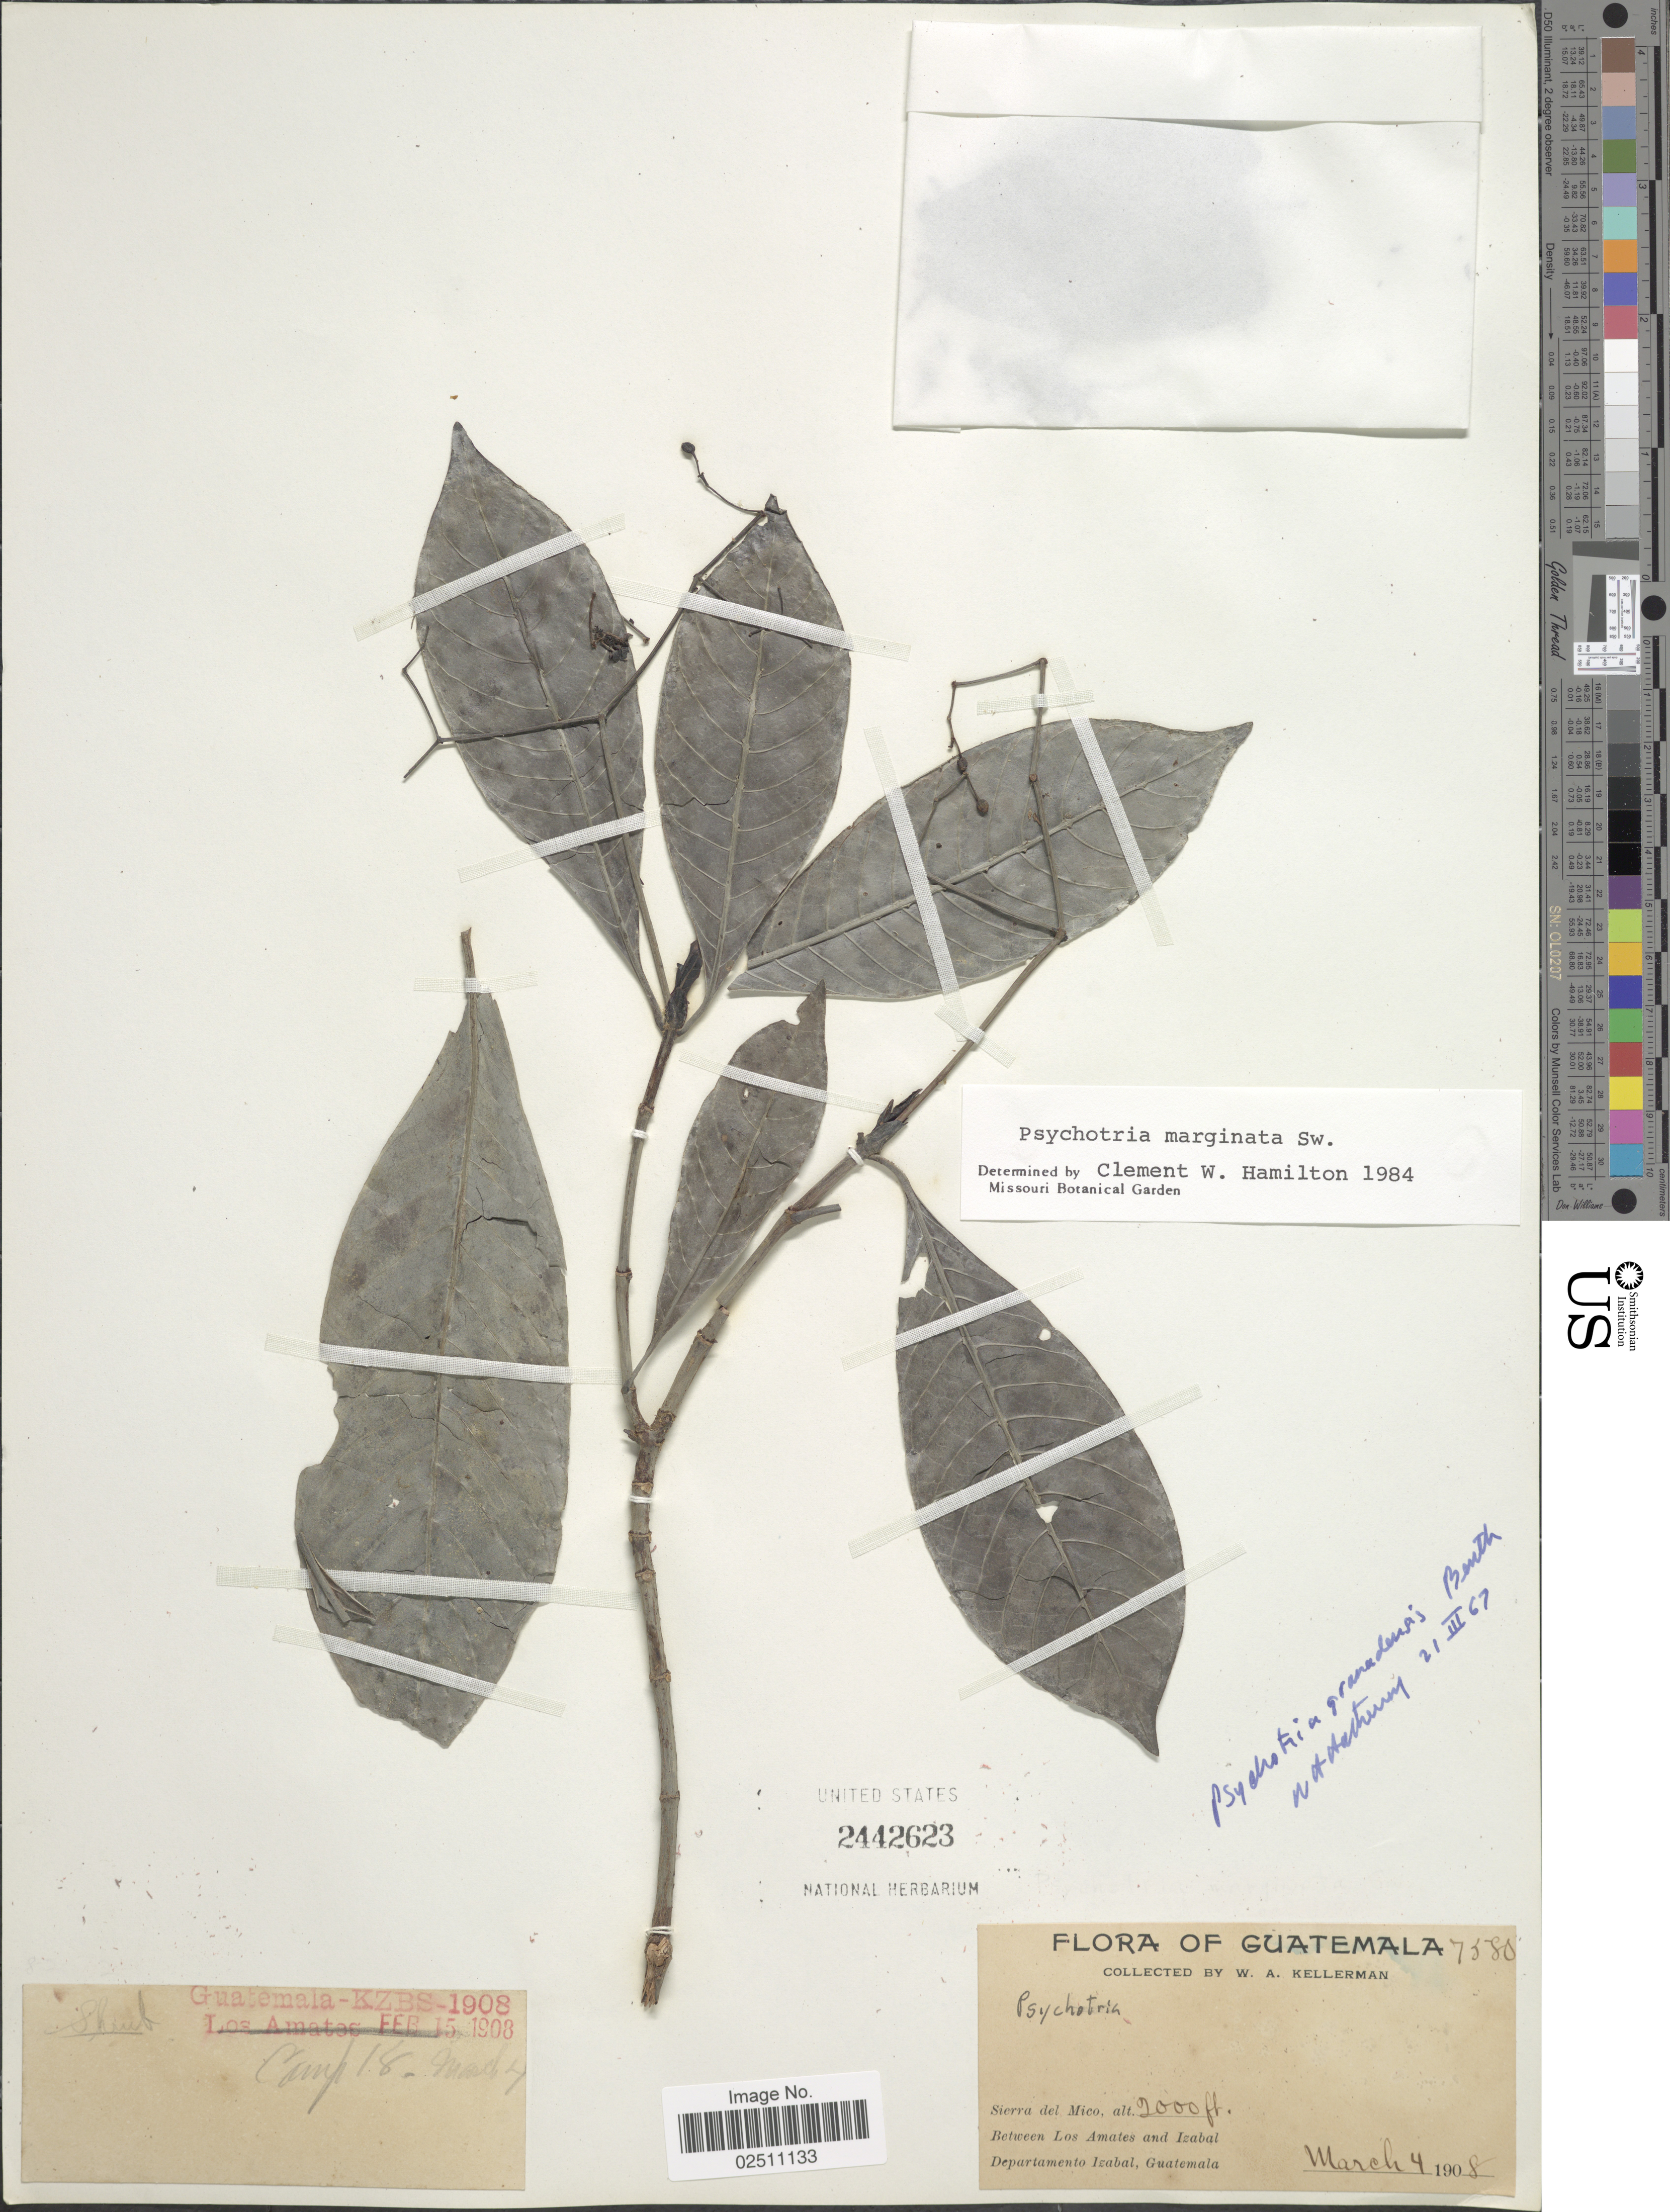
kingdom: Plantae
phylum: Tracheophyta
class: Magnoliopsida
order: Gentianales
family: Rubiaceae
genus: Psychotria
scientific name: Psychotria marginata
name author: Sw.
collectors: W. Kellerman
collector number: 7588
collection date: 1908-03-04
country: Guatemala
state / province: Izabal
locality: Sierra del Mico, between Los Amates and Izabal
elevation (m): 610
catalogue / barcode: US 2442623